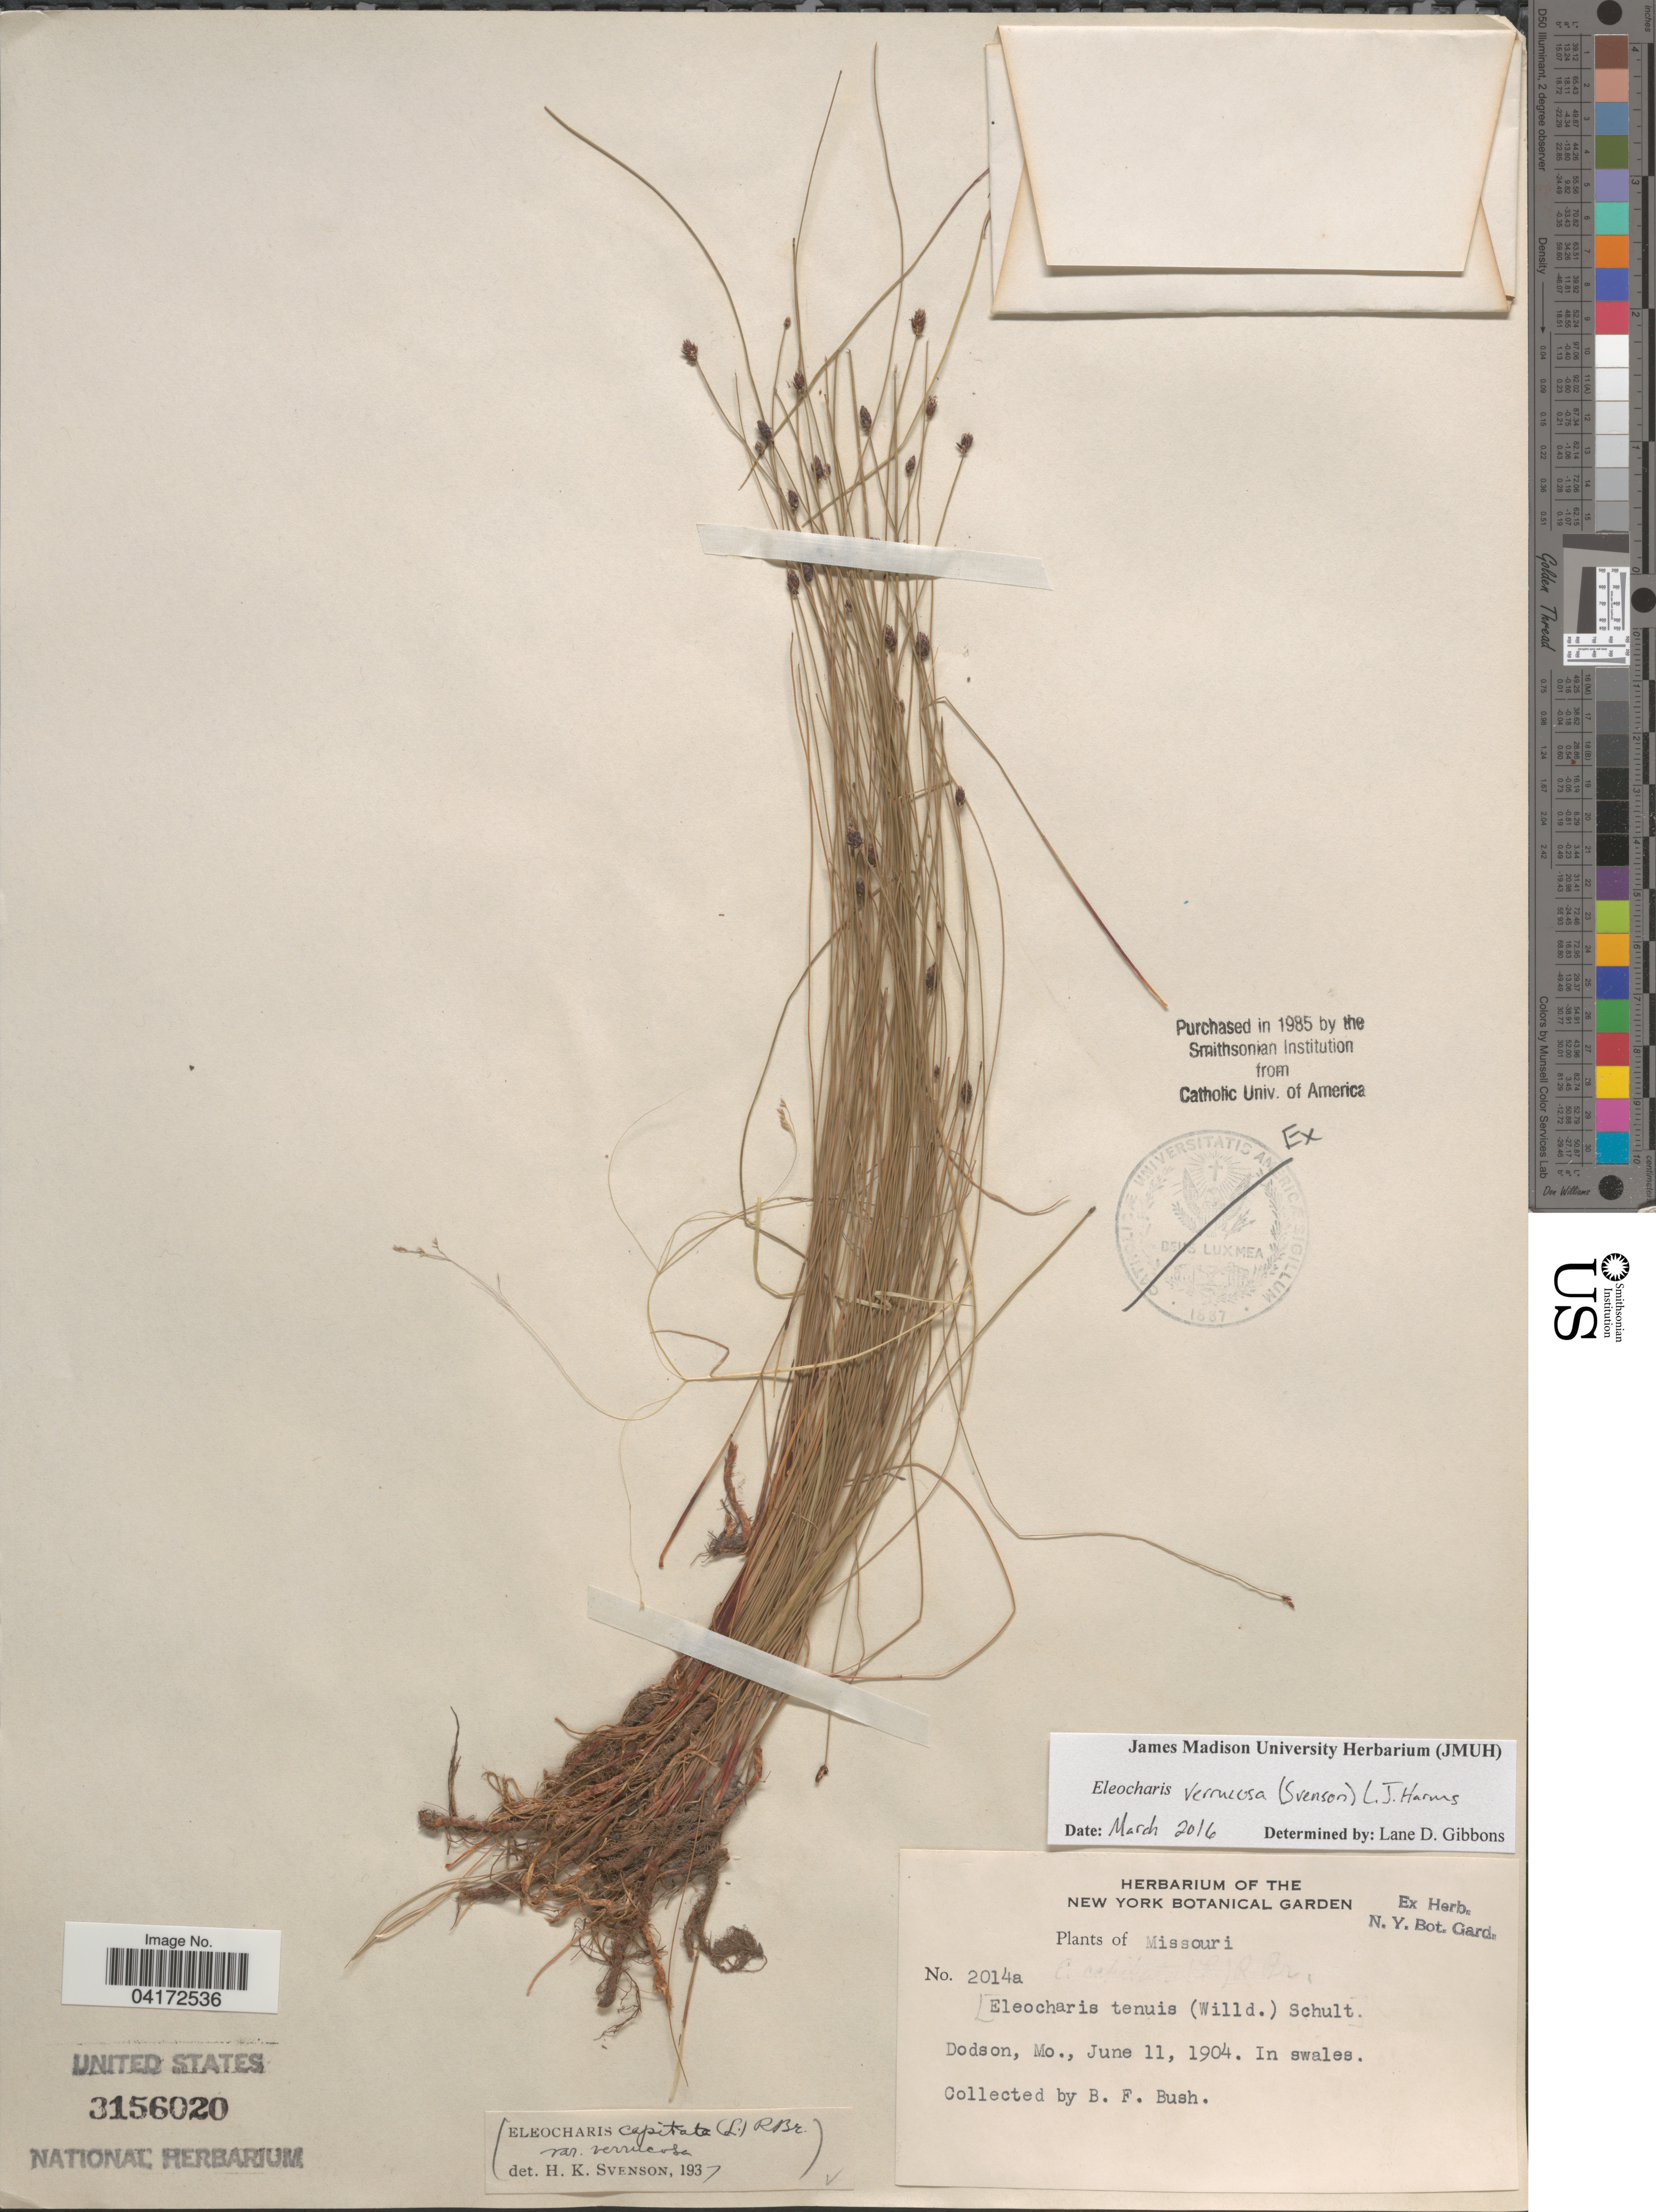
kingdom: Plantae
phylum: Tracheophyta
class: Liliopsida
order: Poales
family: Cyperaceae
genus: Eleocharis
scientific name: Eleocharis verrucosa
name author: (Svenson) L. J. Harms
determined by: Gibbons, Lane D.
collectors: B. F. Bush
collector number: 2014a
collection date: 1904-06-11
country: United States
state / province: Missouri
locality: Dodson.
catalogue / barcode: US 3156020